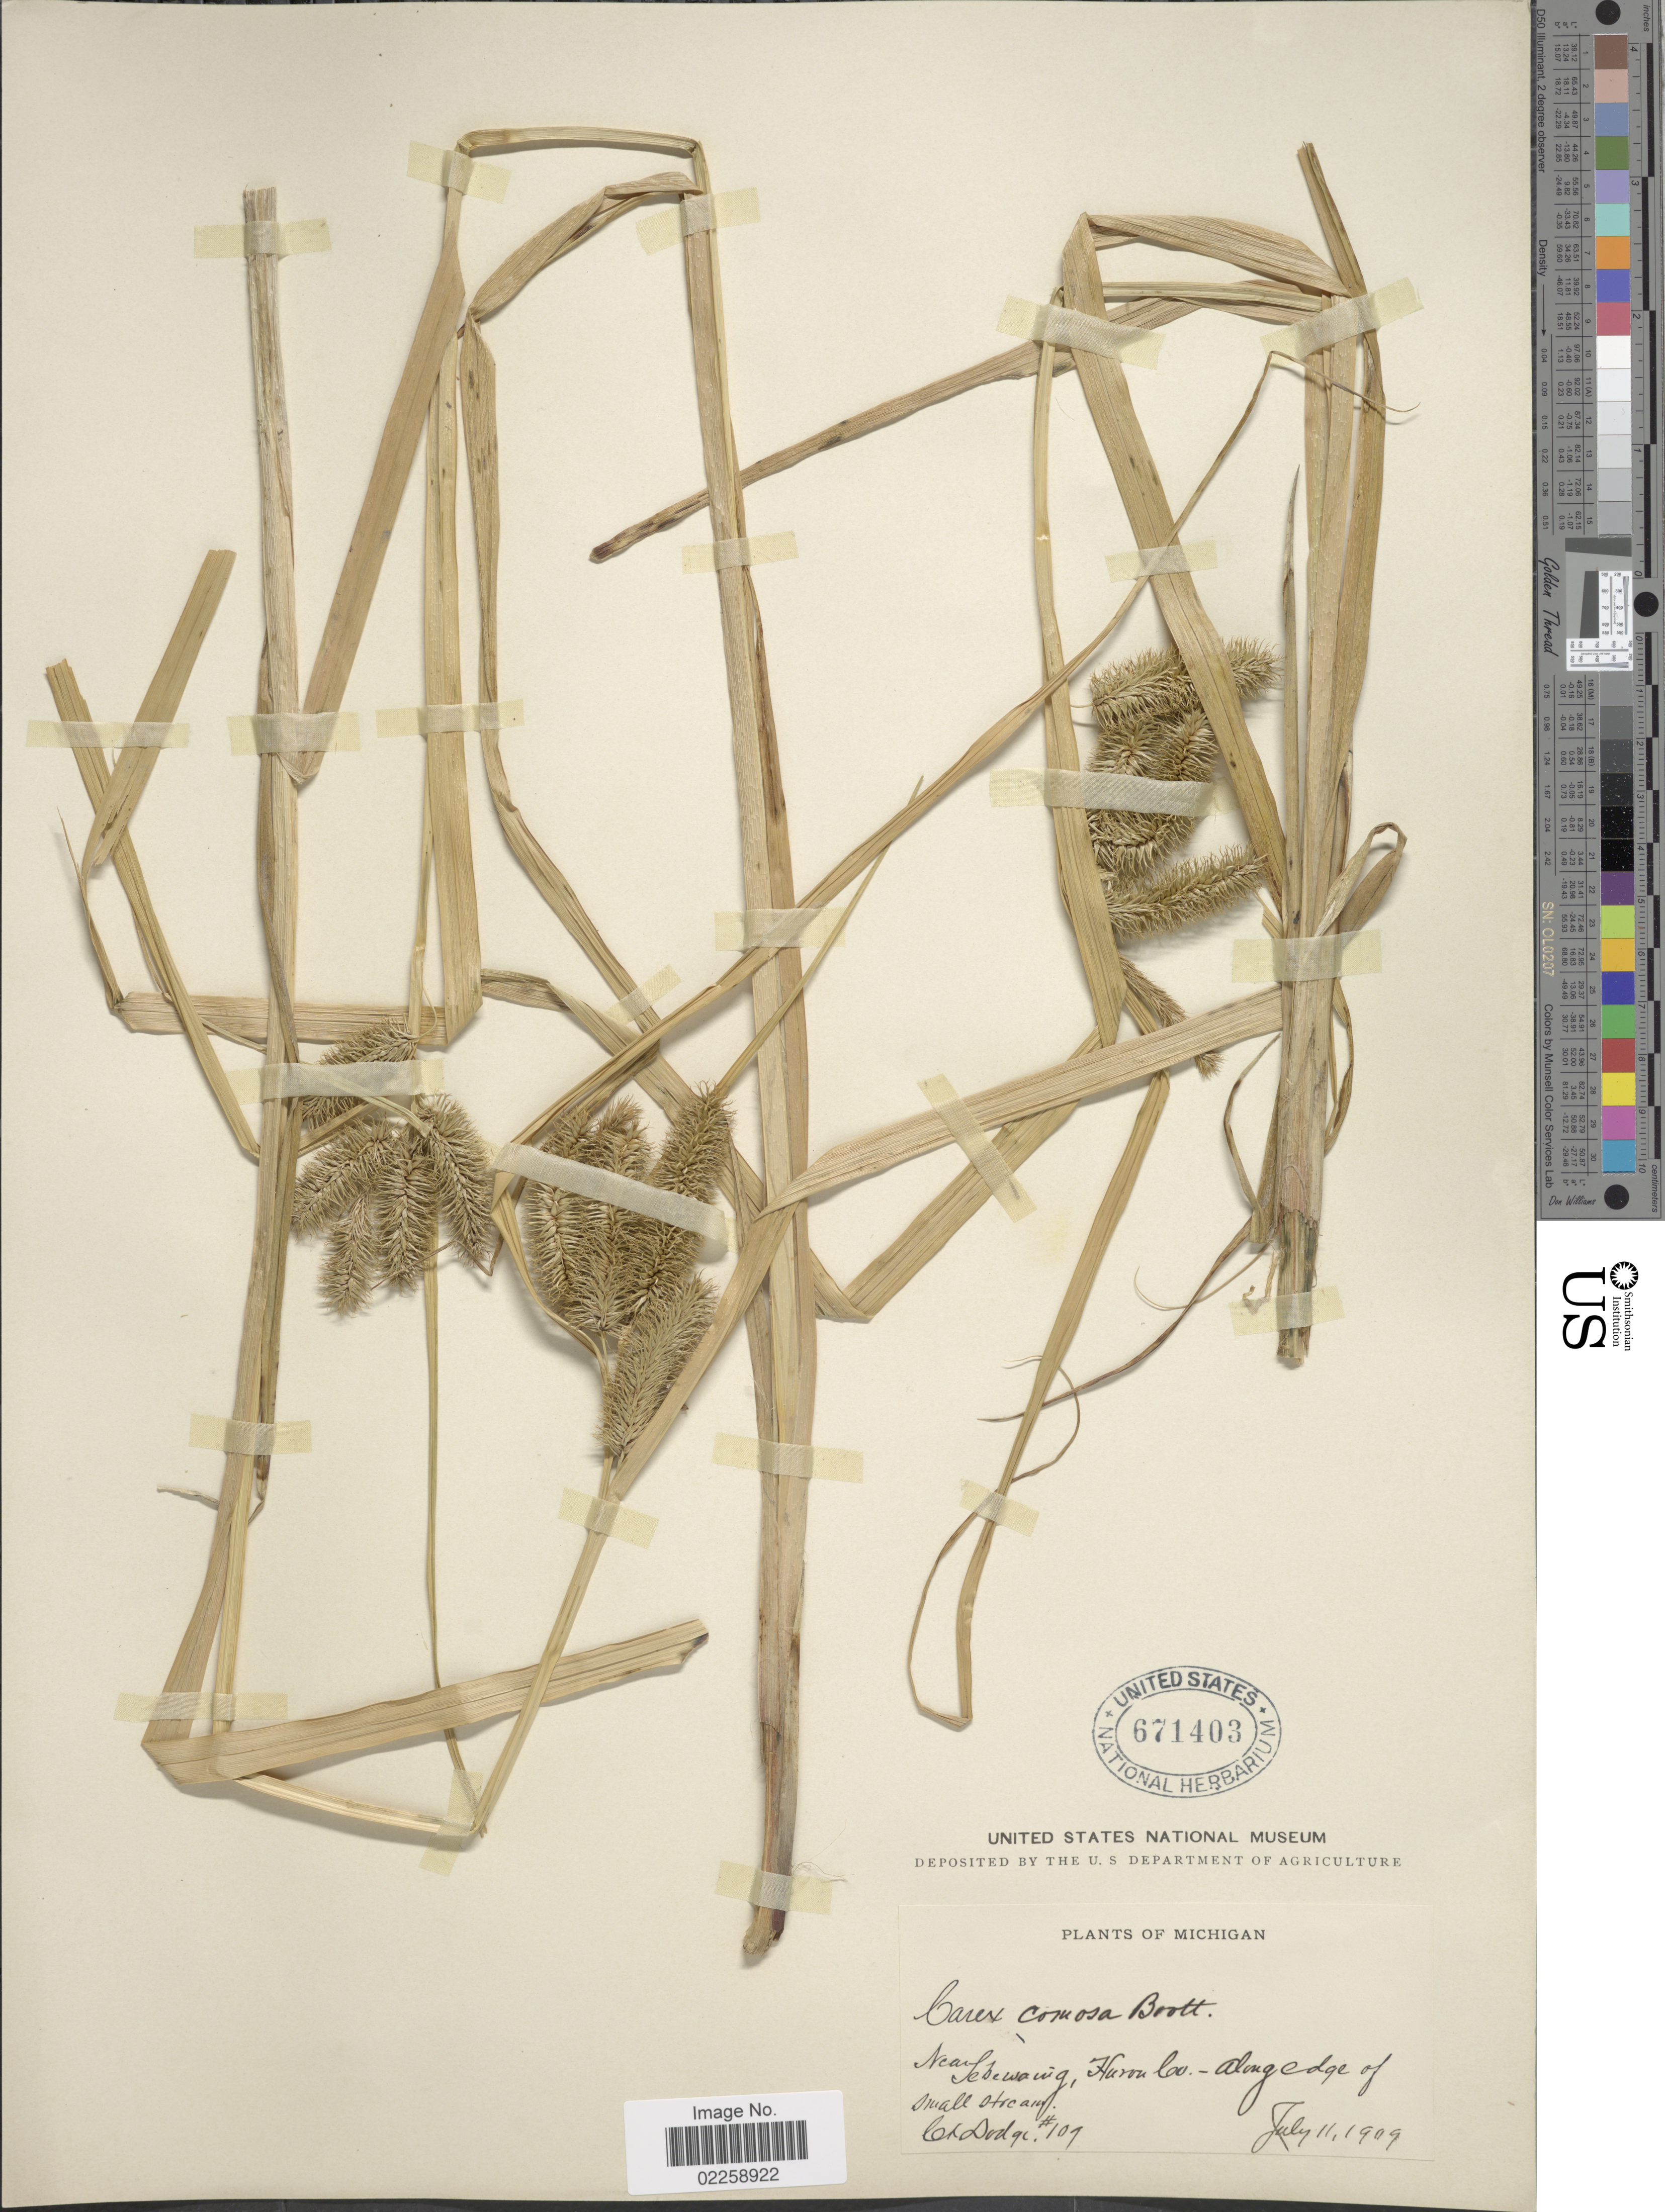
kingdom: Plantae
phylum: Tracheophyta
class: Liliopsida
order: Poales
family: Cyperaceae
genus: Carex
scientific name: Carex comosa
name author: Boott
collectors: C. Dodge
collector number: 109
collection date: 1909-07-11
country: United States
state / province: Michigan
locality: Near Sebewanig, Huron Co.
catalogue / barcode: US 671403